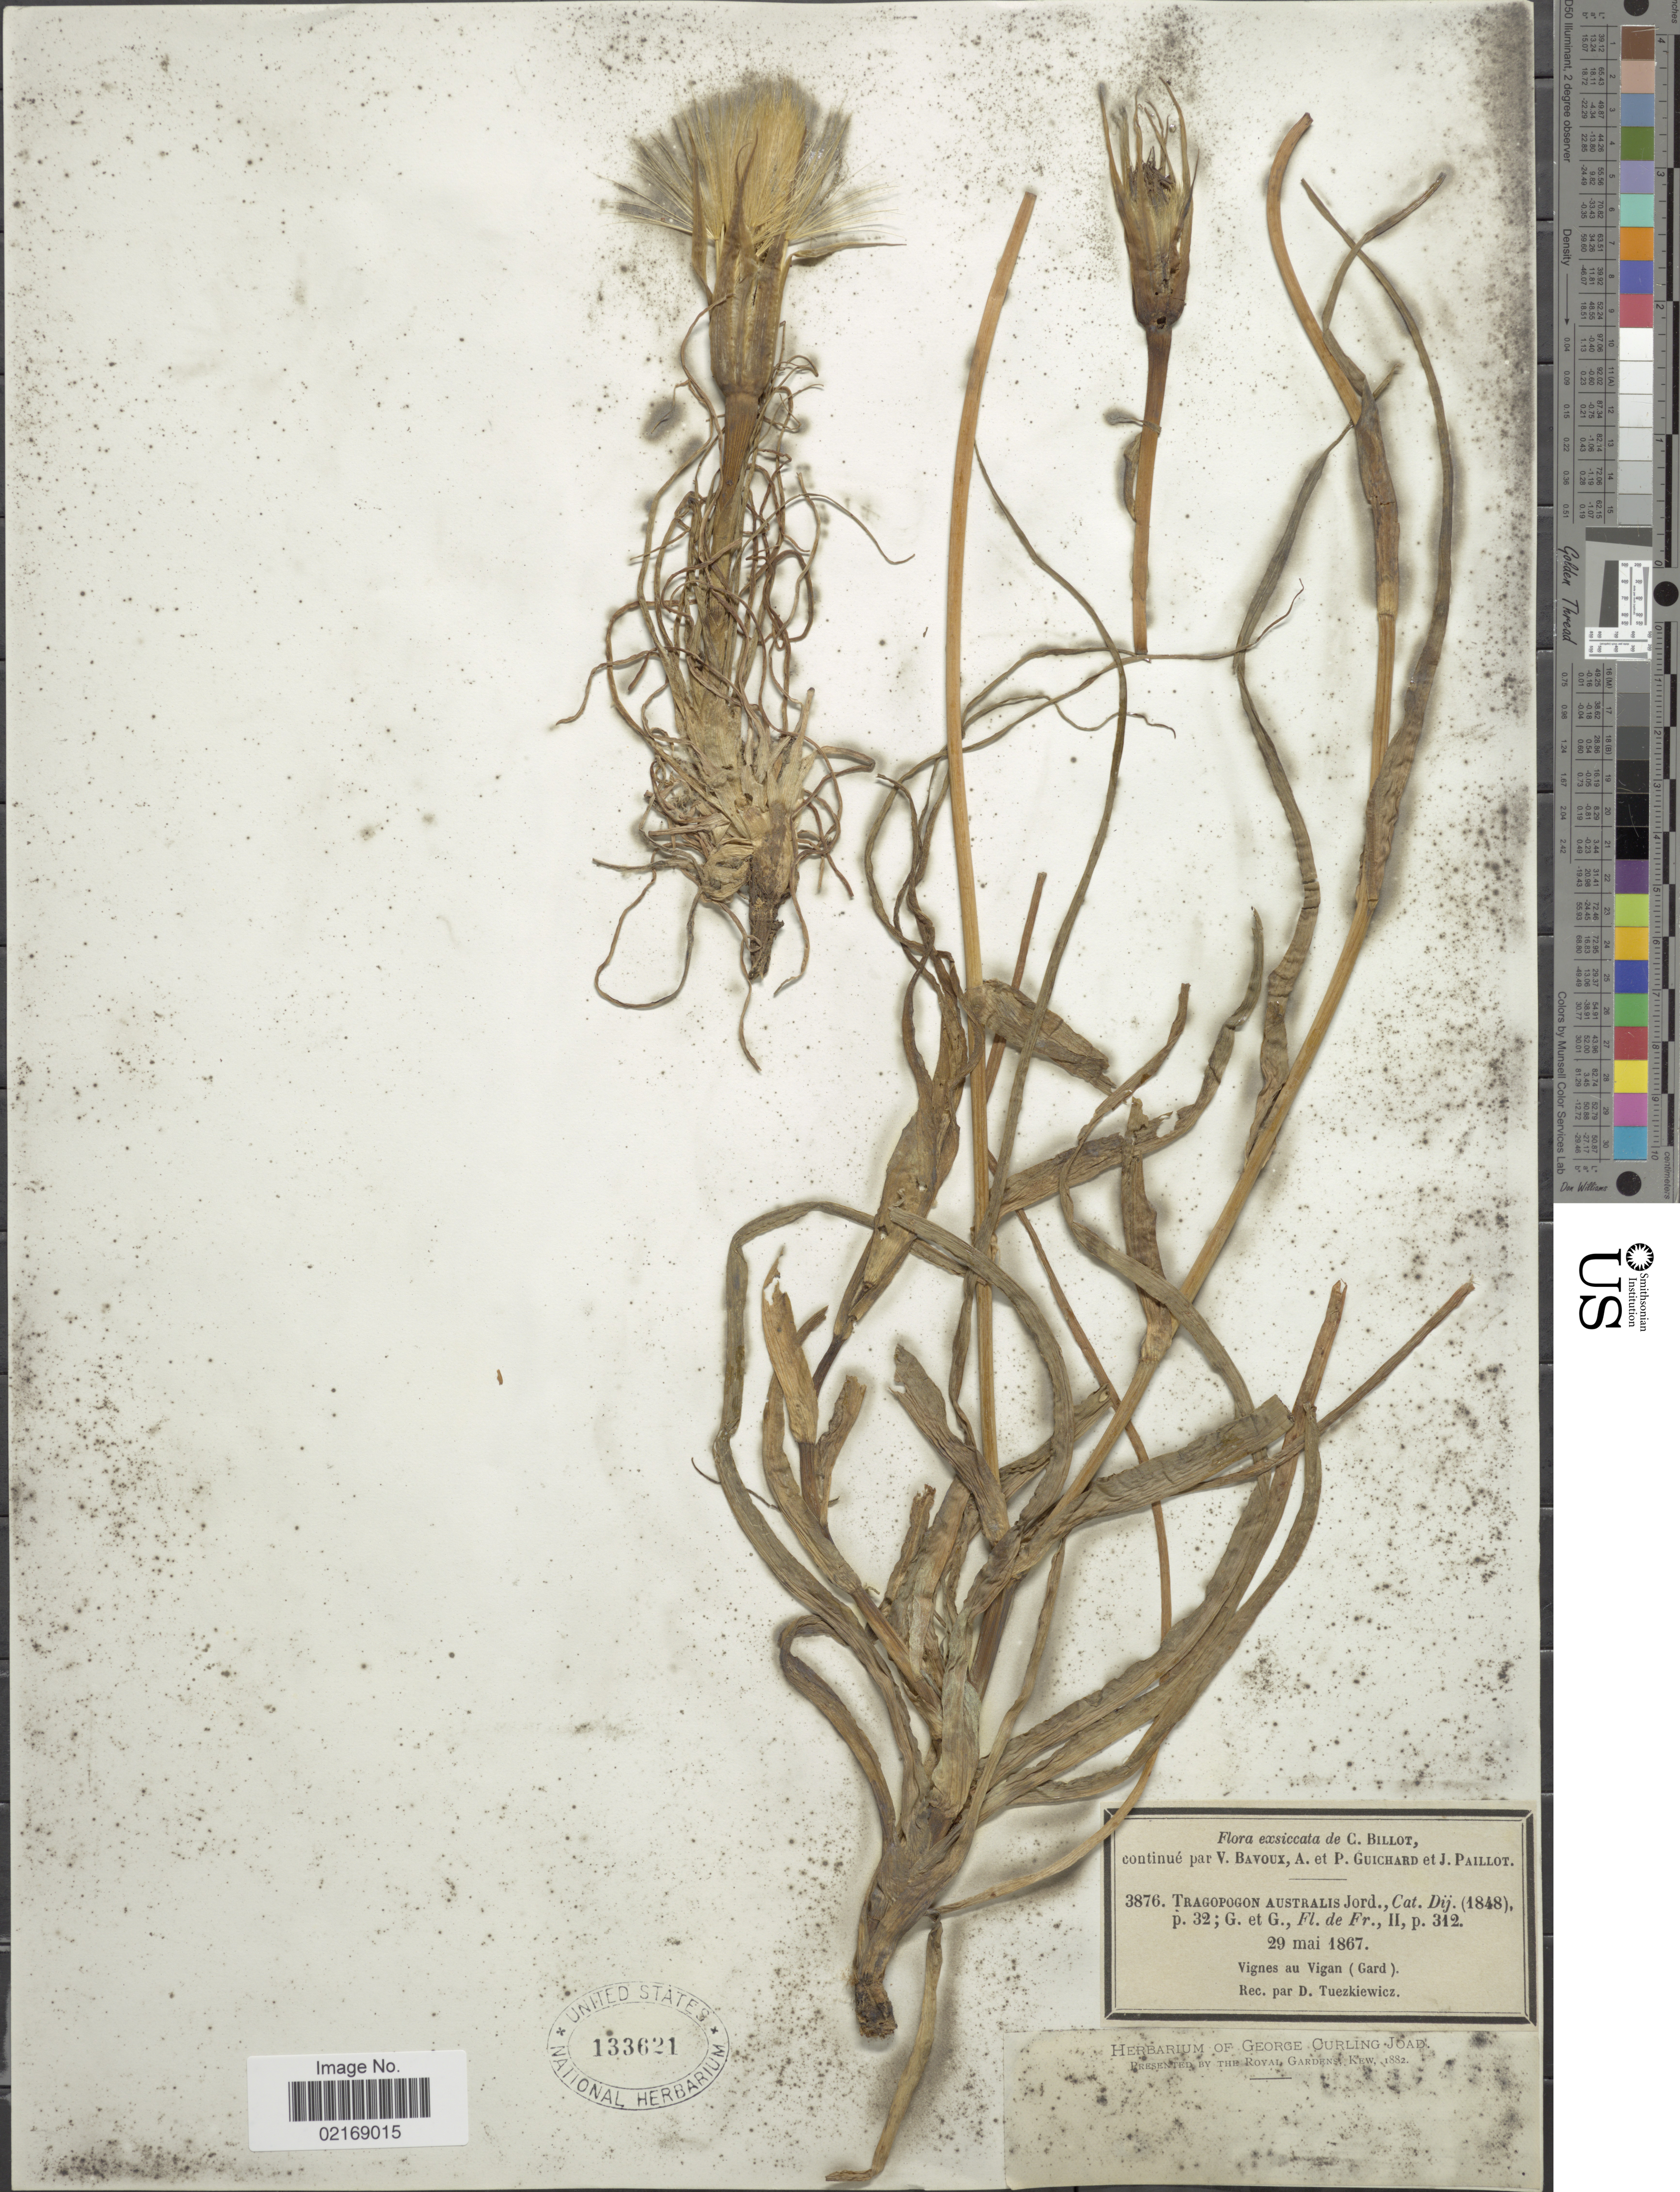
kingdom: Plantae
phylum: Tracheophyta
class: Magnoliopsida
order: Asterales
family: Asteraceae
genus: Tragopogon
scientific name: Tragopogon porrifolius subsp. porrifolius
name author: L.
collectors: C. Billot, Bavoux, V., P. Guichard & J. Paillot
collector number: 3876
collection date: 1867-05-29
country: France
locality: Vignes au Vigan (Gard)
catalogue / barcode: US 133621